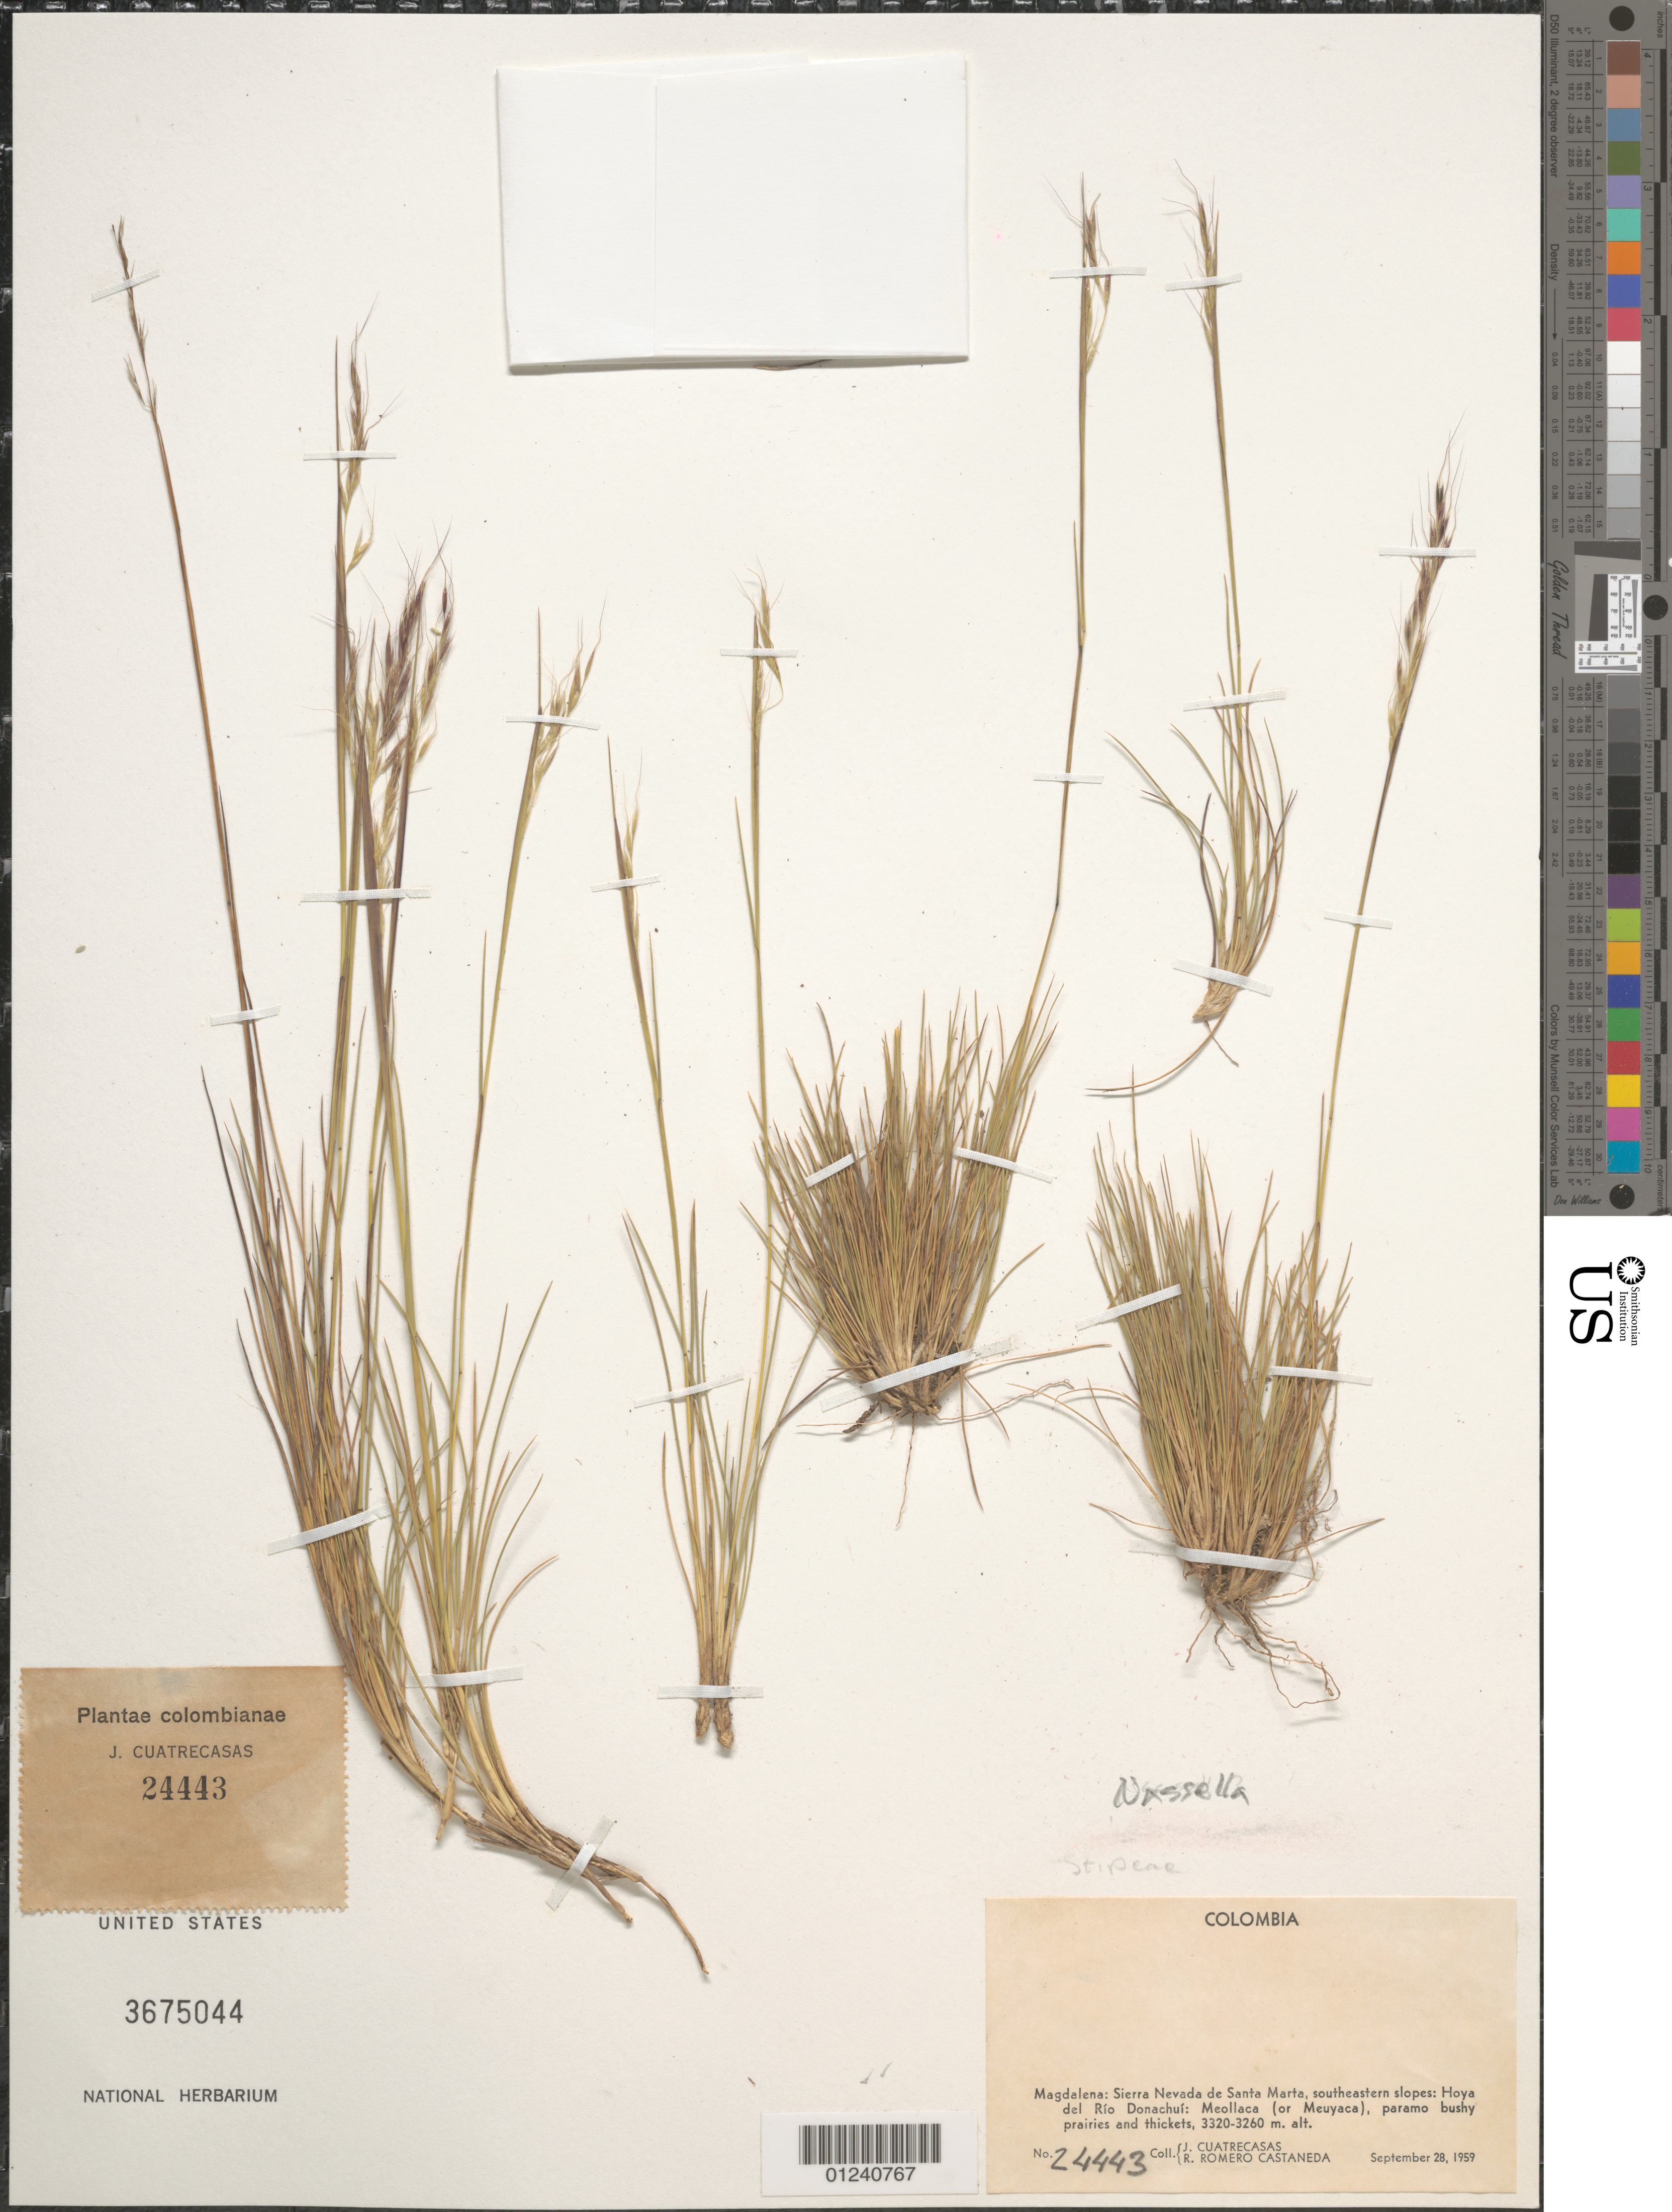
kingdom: Plantae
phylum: Tracheophyta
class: Liliopsida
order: Poales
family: Poaceae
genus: Nassella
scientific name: Nassella sp.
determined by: Romaschenko, Konstantin, Research Associate (US), Smithsonian Institution - National Museum of Natural History (UNITED STATES)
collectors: J. Cuatrecasas & R. Romero Castañeda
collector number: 24443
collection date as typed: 28 Sep 1959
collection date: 1959-09-28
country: Colombia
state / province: Magdalena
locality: Sierra Nevada de Santa Marta, SE slope, Hoya del Rio Donachui, Meollaca (or Meuyaca).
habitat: paramo bushy prairies and thickets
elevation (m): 3260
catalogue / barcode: US 3675044